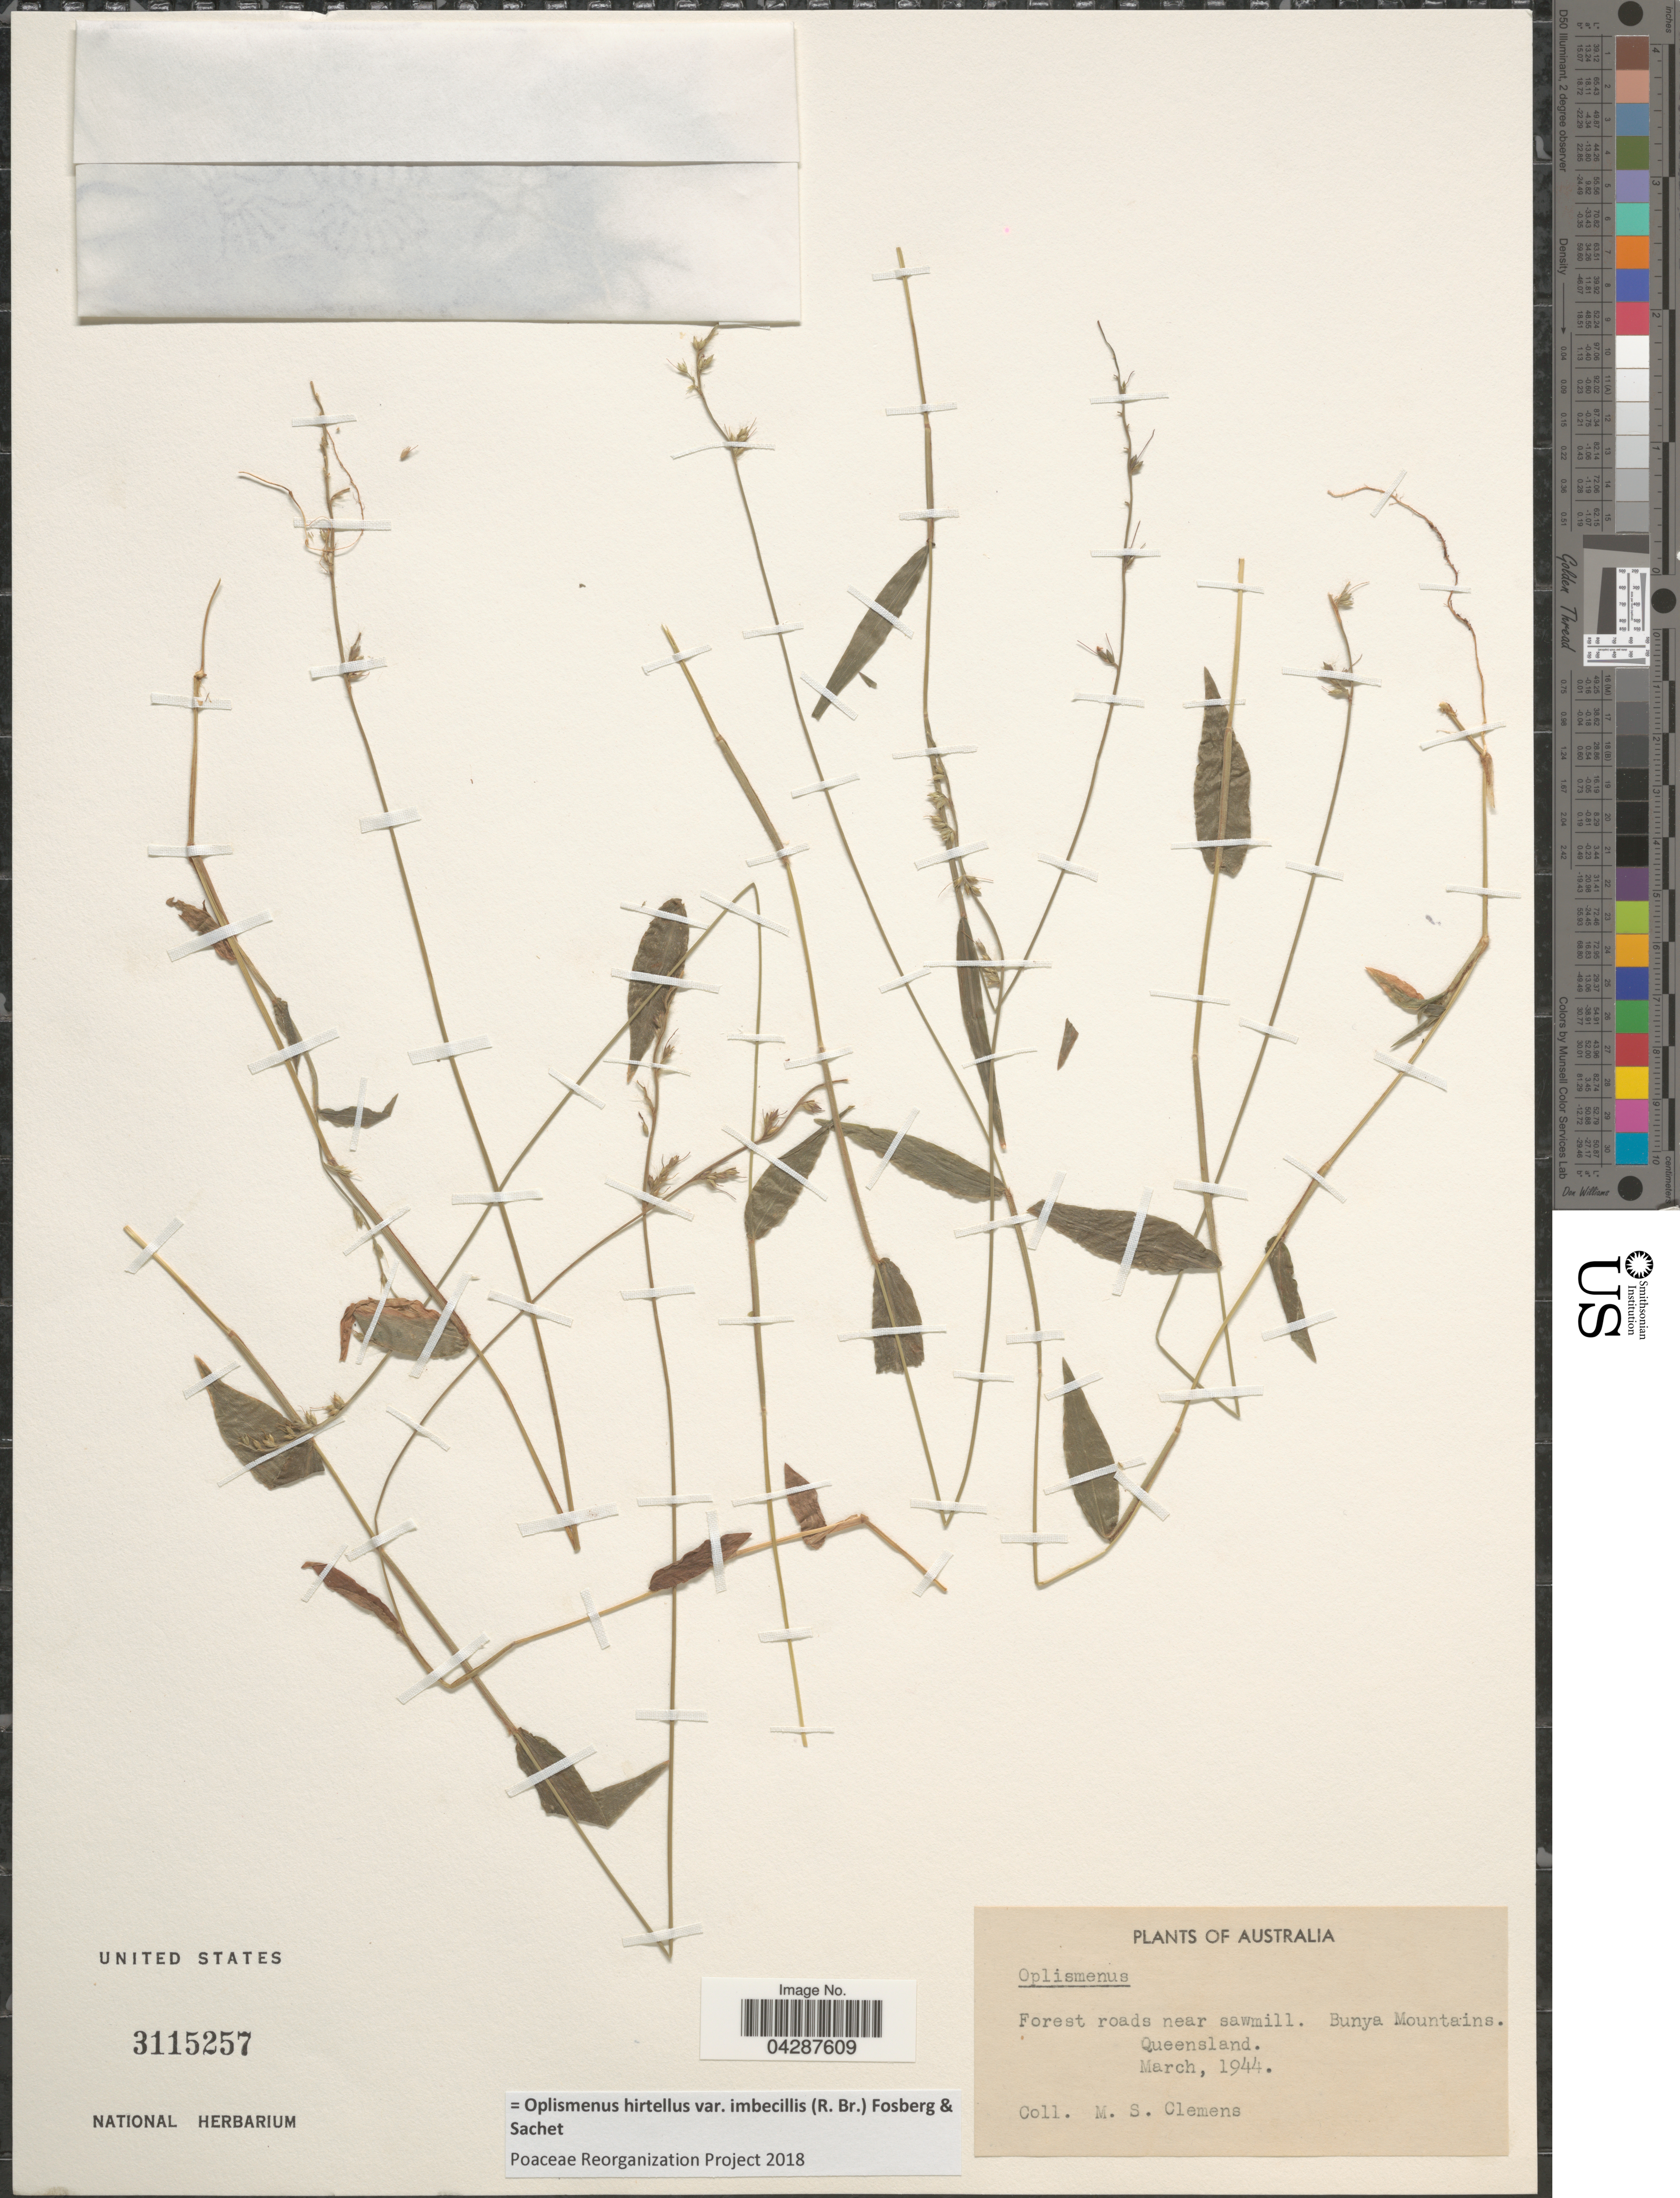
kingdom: Plantae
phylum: Tracheophyta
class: Liliopsida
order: Poales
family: Poaceae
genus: Oplismenus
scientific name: Oplismenus hirtellus var. imbecillis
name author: (R. Br.) Fosberg & Sachet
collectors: M. S. Clemens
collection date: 1944-03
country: Australia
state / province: Queensland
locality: Forest roads near sawmill. Bunya Mountains.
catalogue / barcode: US 3115257